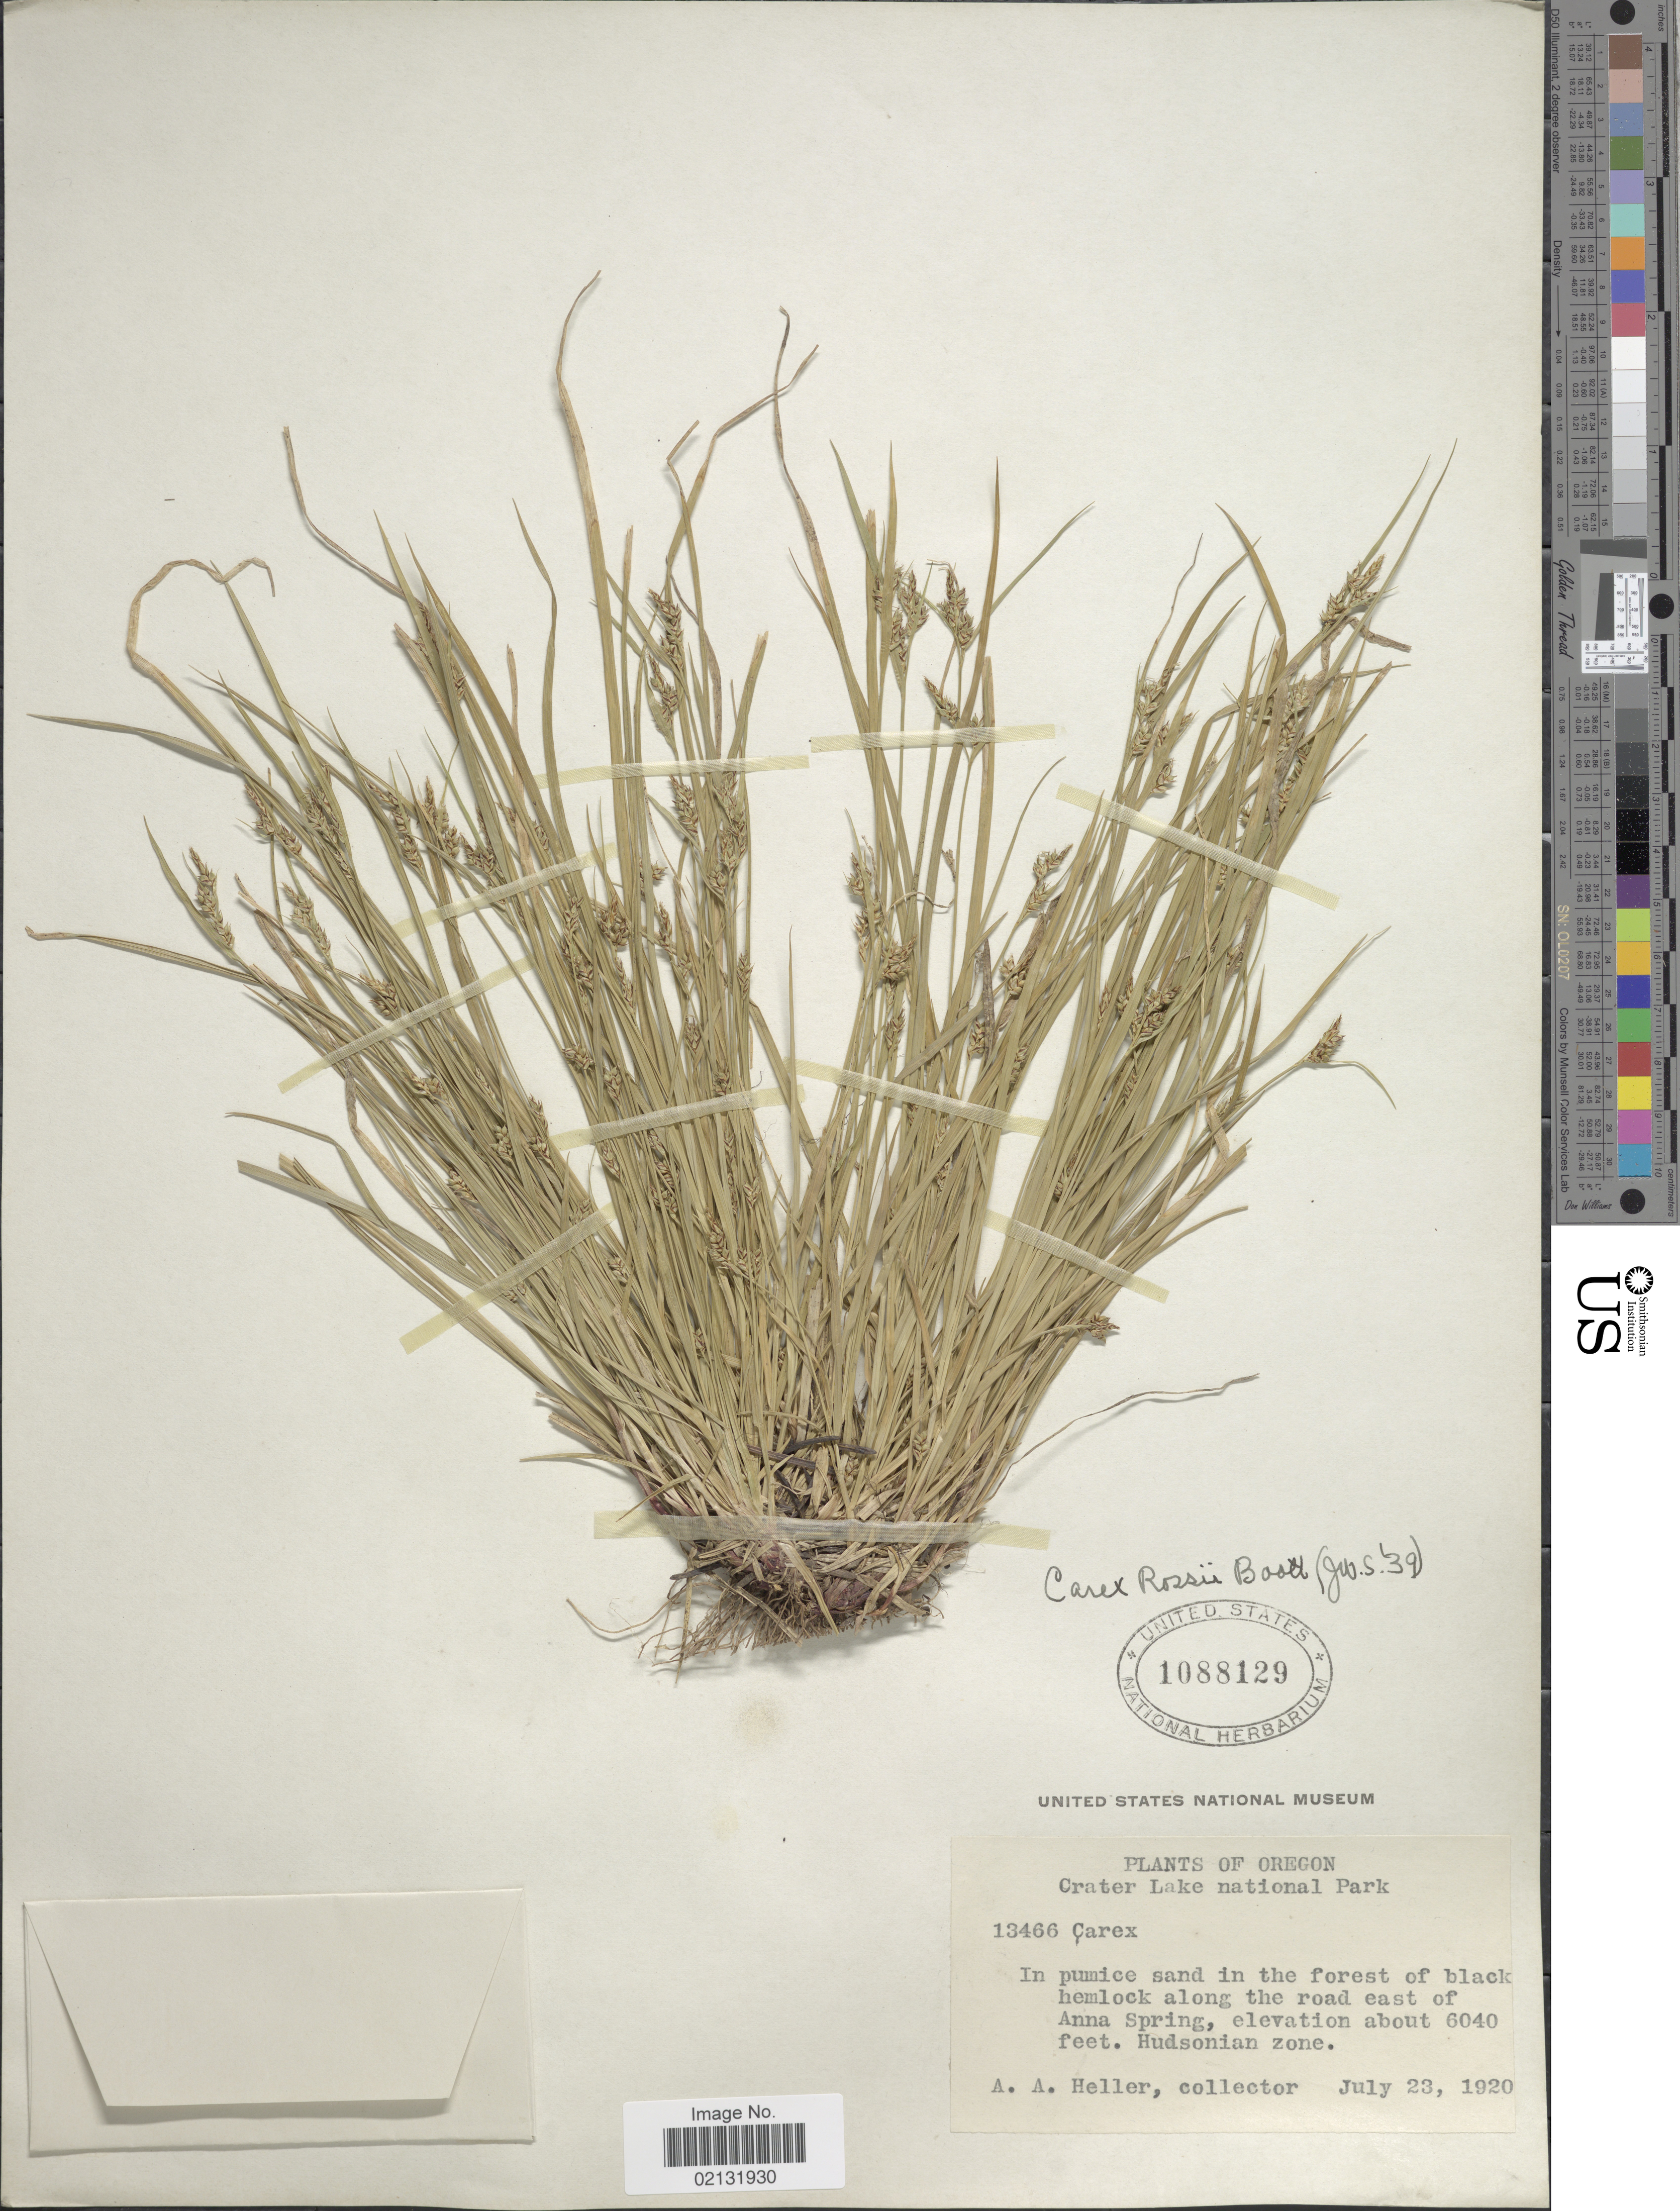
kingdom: Plantae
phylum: Tracheophyta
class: Liliopsida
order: Poales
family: Cyperaceae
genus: Carex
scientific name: Carex rossii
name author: Boott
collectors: A. A. Heller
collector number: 13466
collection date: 1920-07-23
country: United States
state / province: Oregon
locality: Crater Lake National Park. in the forest of black hemlock along the road east of anna Spring. Hudsonian Zone.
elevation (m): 1841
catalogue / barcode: US 1088129